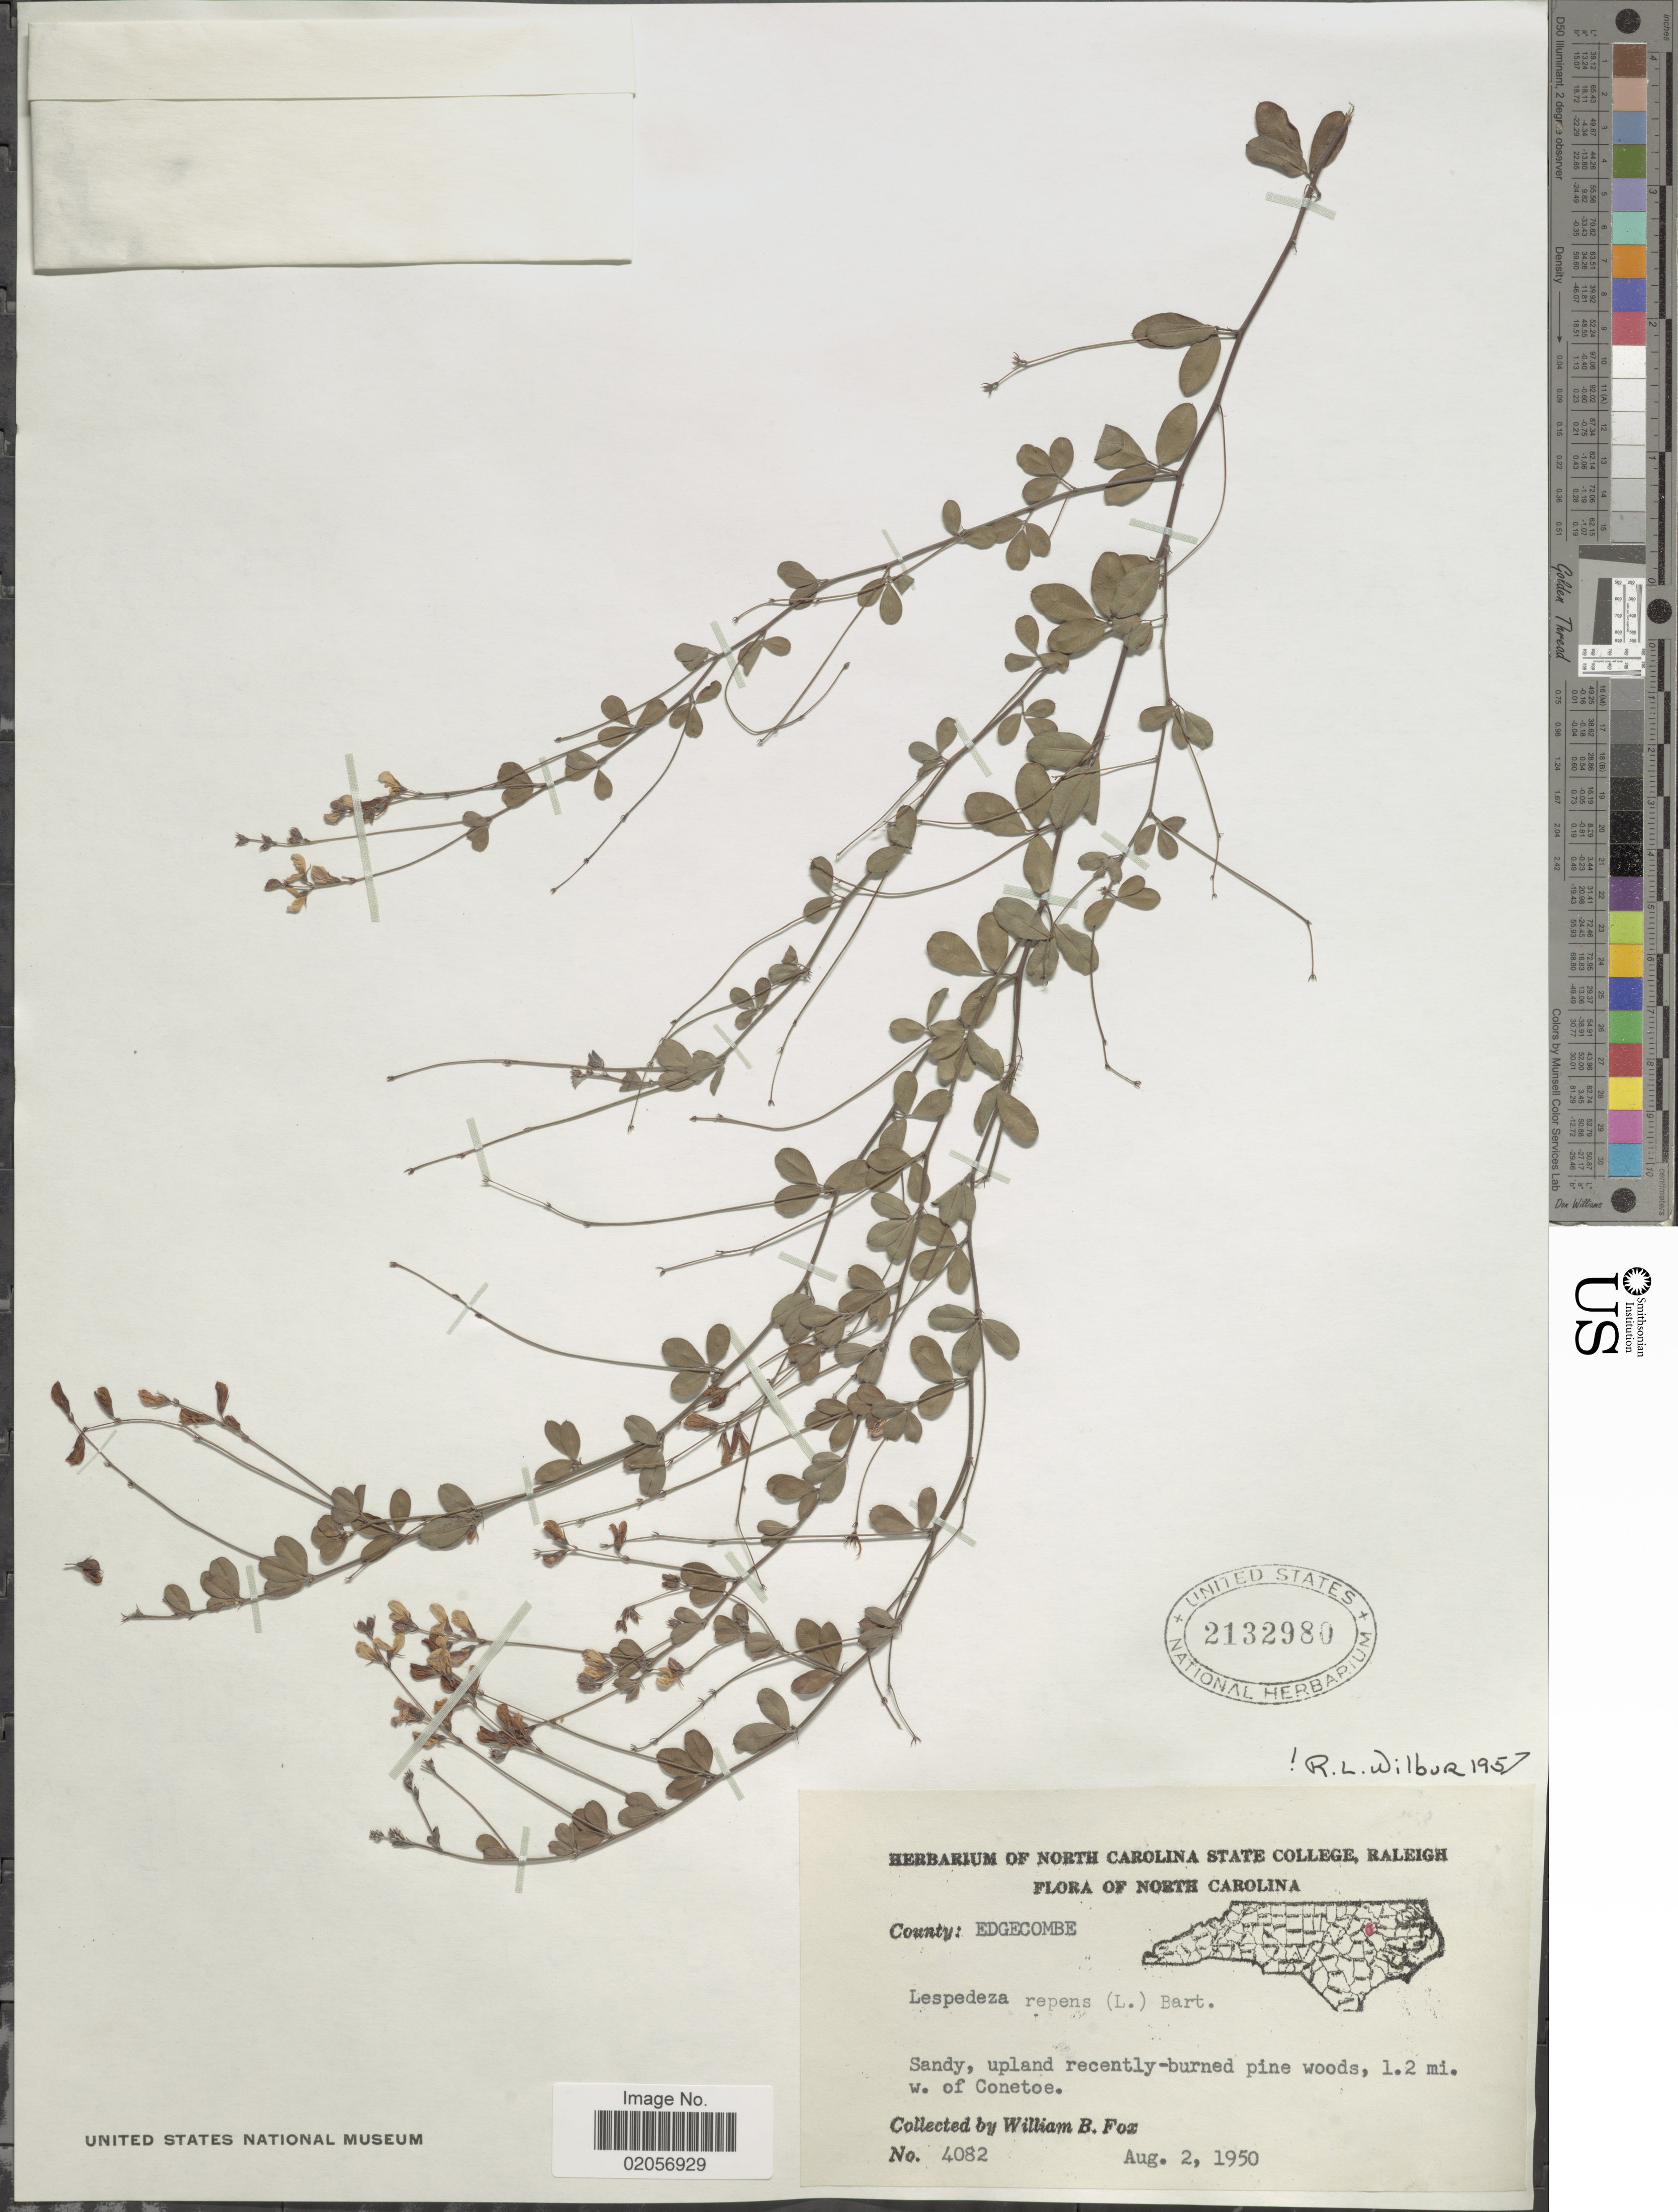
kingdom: Plantae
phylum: Tracheophyta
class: Magnoliopsida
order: Fabales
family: Fabaceae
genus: Lespedeza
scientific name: Lespedeza repens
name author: (L.) W.P.C. Barton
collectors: W. B. Fox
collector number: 4082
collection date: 1950-08-02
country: United States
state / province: North Carolina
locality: County: Edgecombe. 1.2 mi. w. of Conetoe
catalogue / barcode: US 2132980